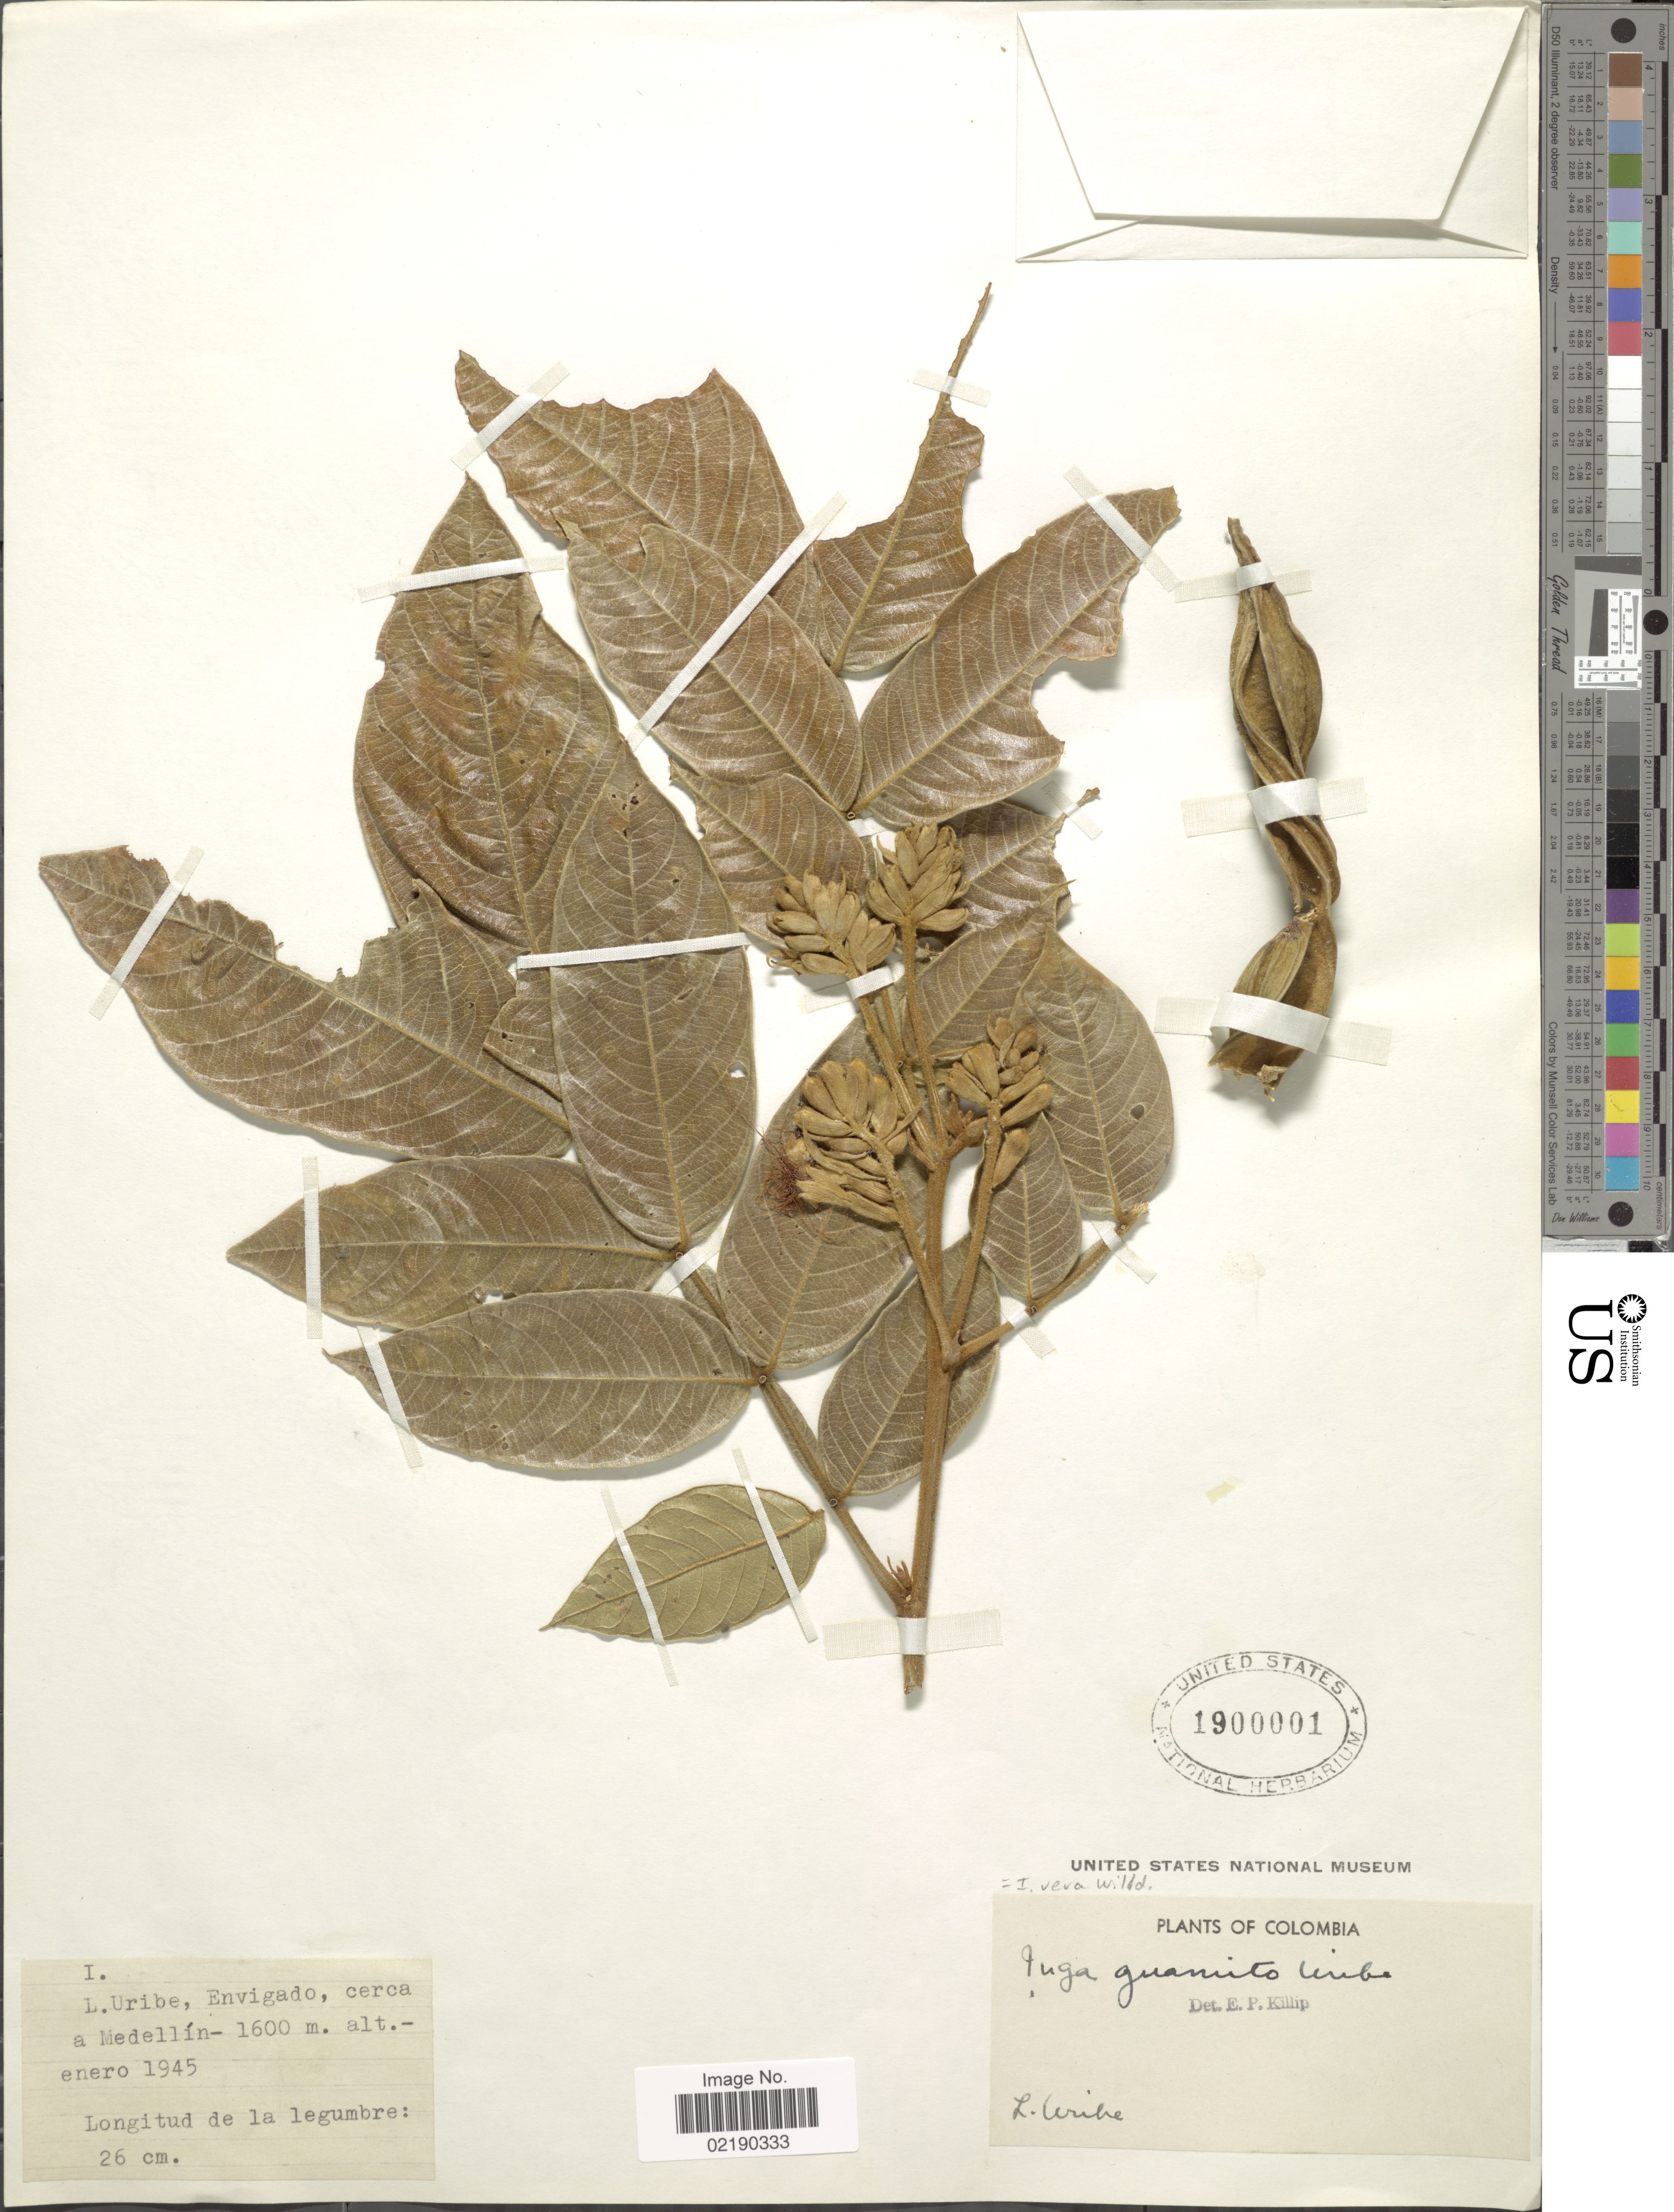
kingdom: Plantae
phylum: Tracheophyta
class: Magnoliopsida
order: Fabales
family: Fabaceae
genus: Inga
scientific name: Inga vera subsp. vera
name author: Willd.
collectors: L. Uribe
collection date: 1945-01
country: Colombia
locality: Envigado, cerca a Medellin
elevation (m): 1600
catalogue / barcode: US 1900001